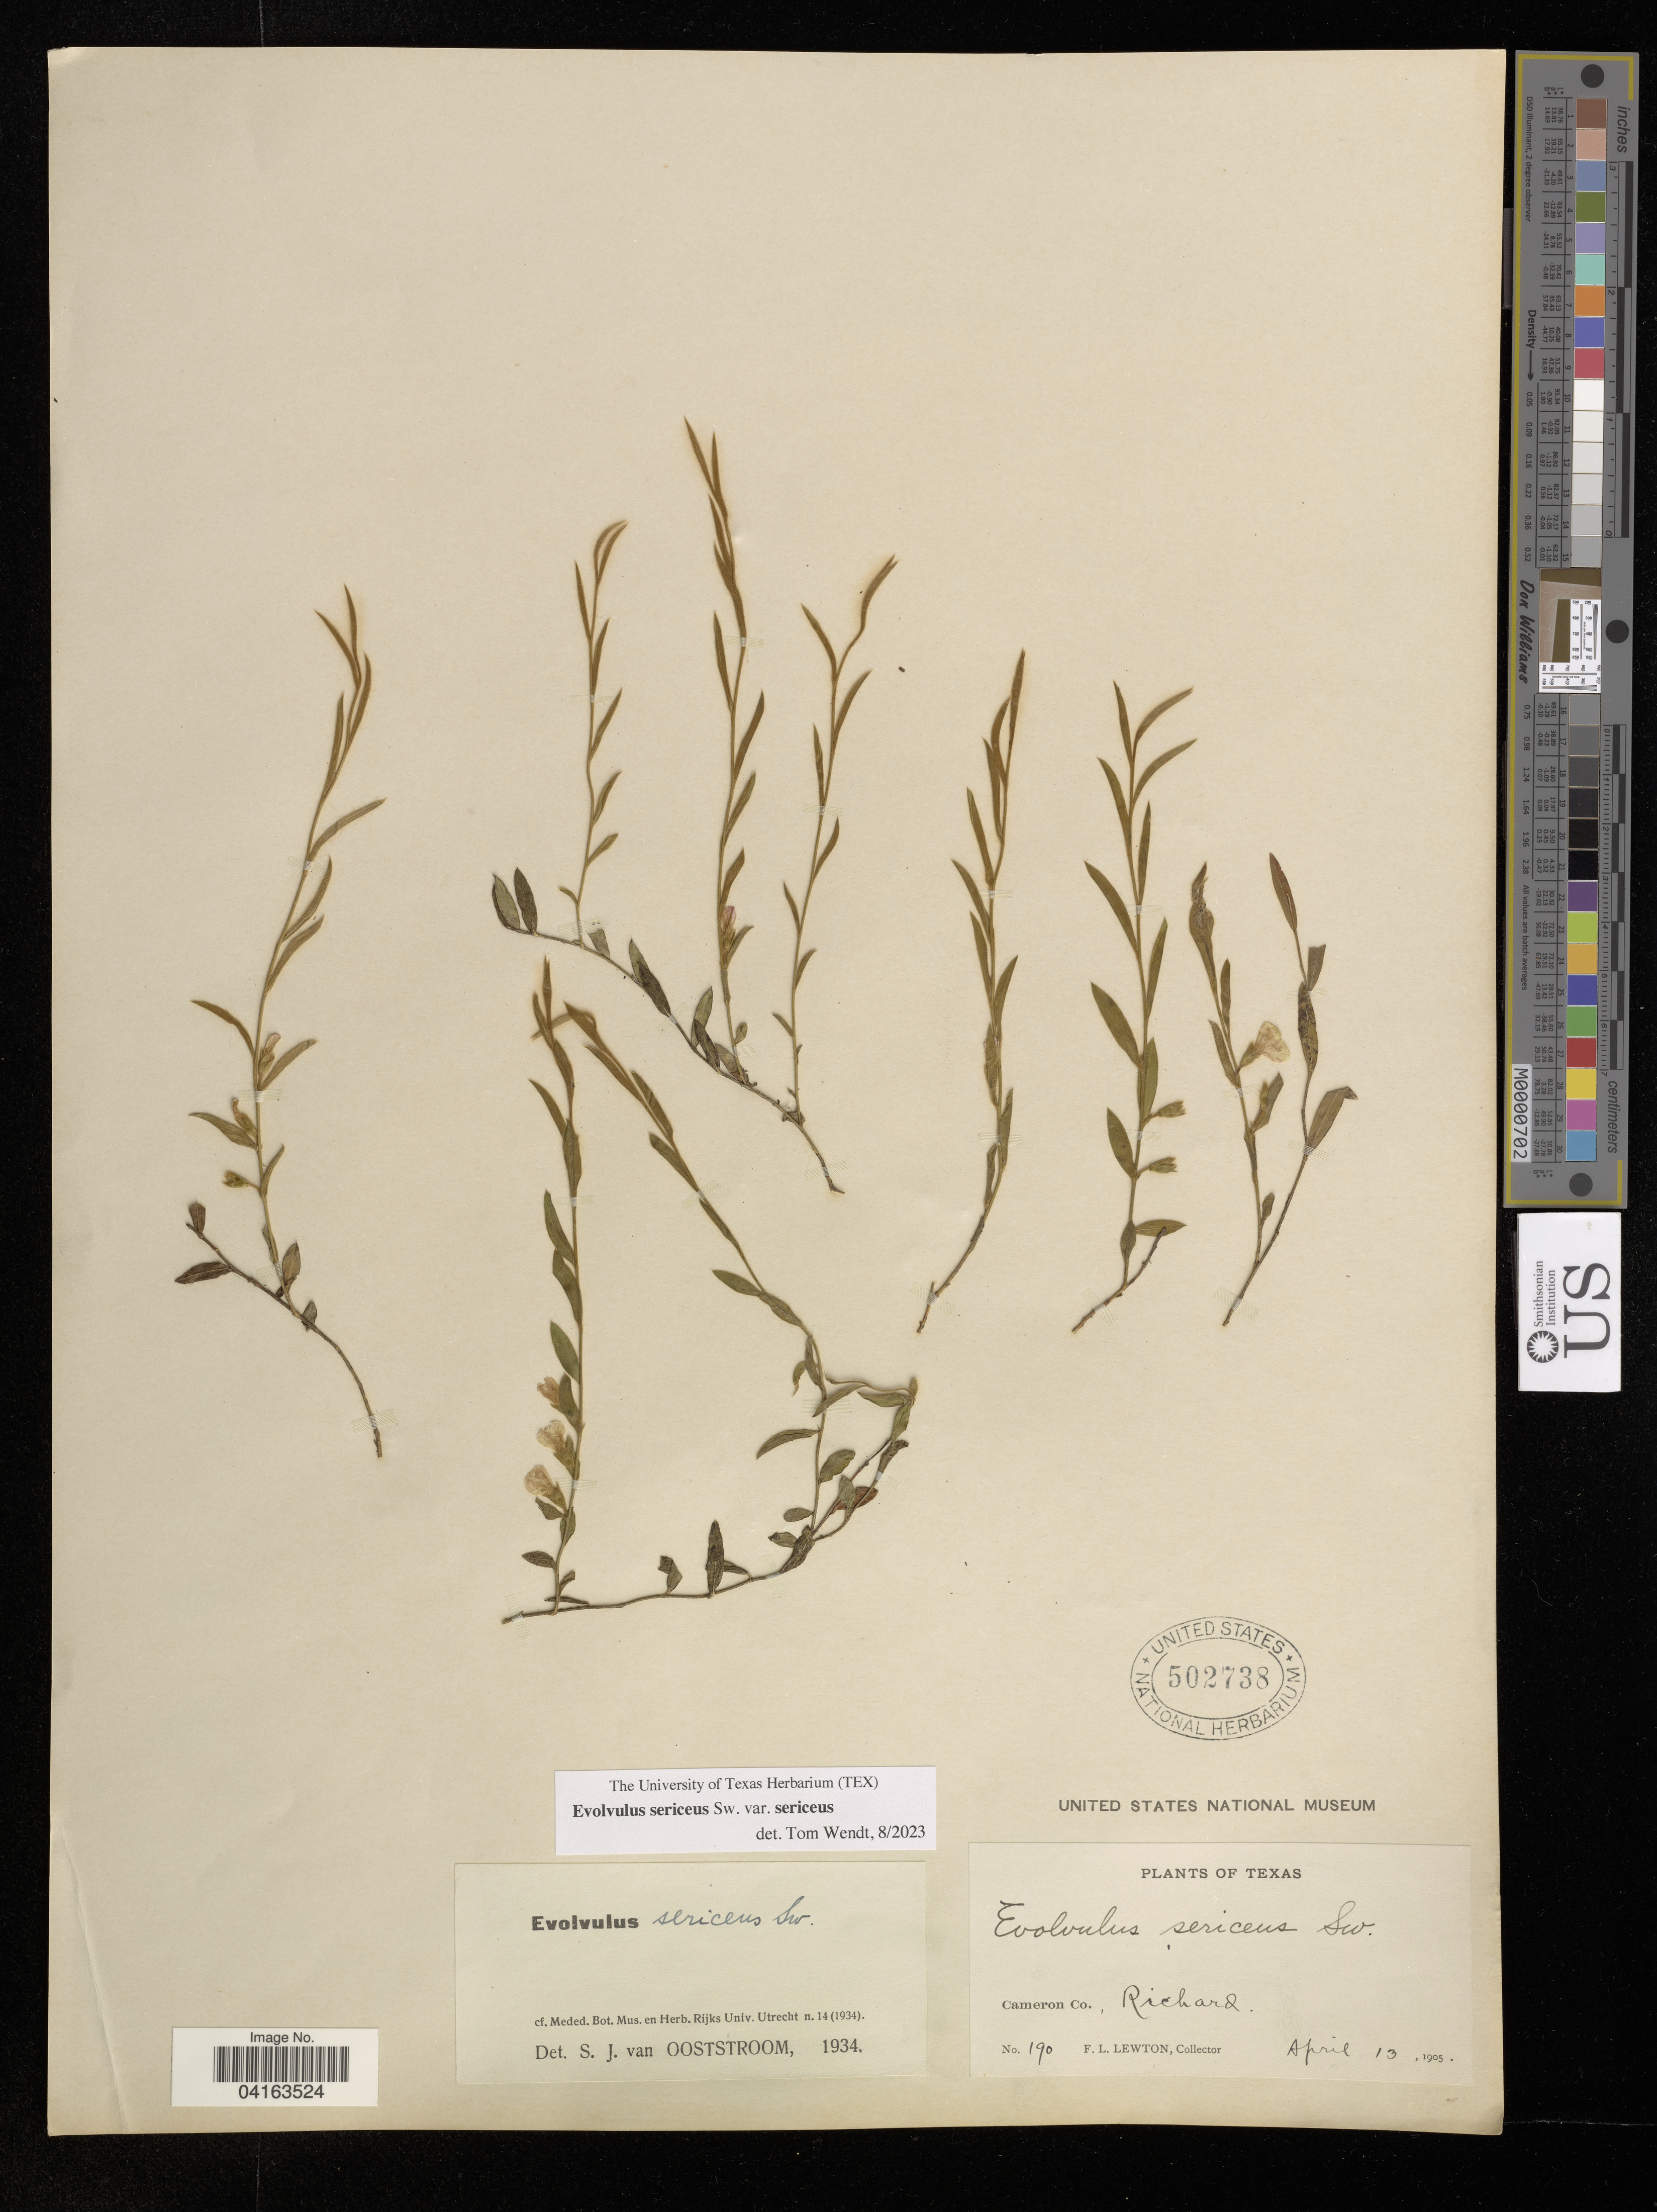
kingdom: Plantae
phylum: Tracheophyta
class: Magnoliopsida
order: Solanales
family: Convolvulaceae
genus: Evolvulus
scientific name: Evolvulus sericeus var. sericeus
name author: Sw.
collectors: F. Lewton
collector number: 190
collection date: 1905-04-13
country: United States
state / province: Texas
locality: Cameron Co., Richard.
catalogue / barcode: US 502738